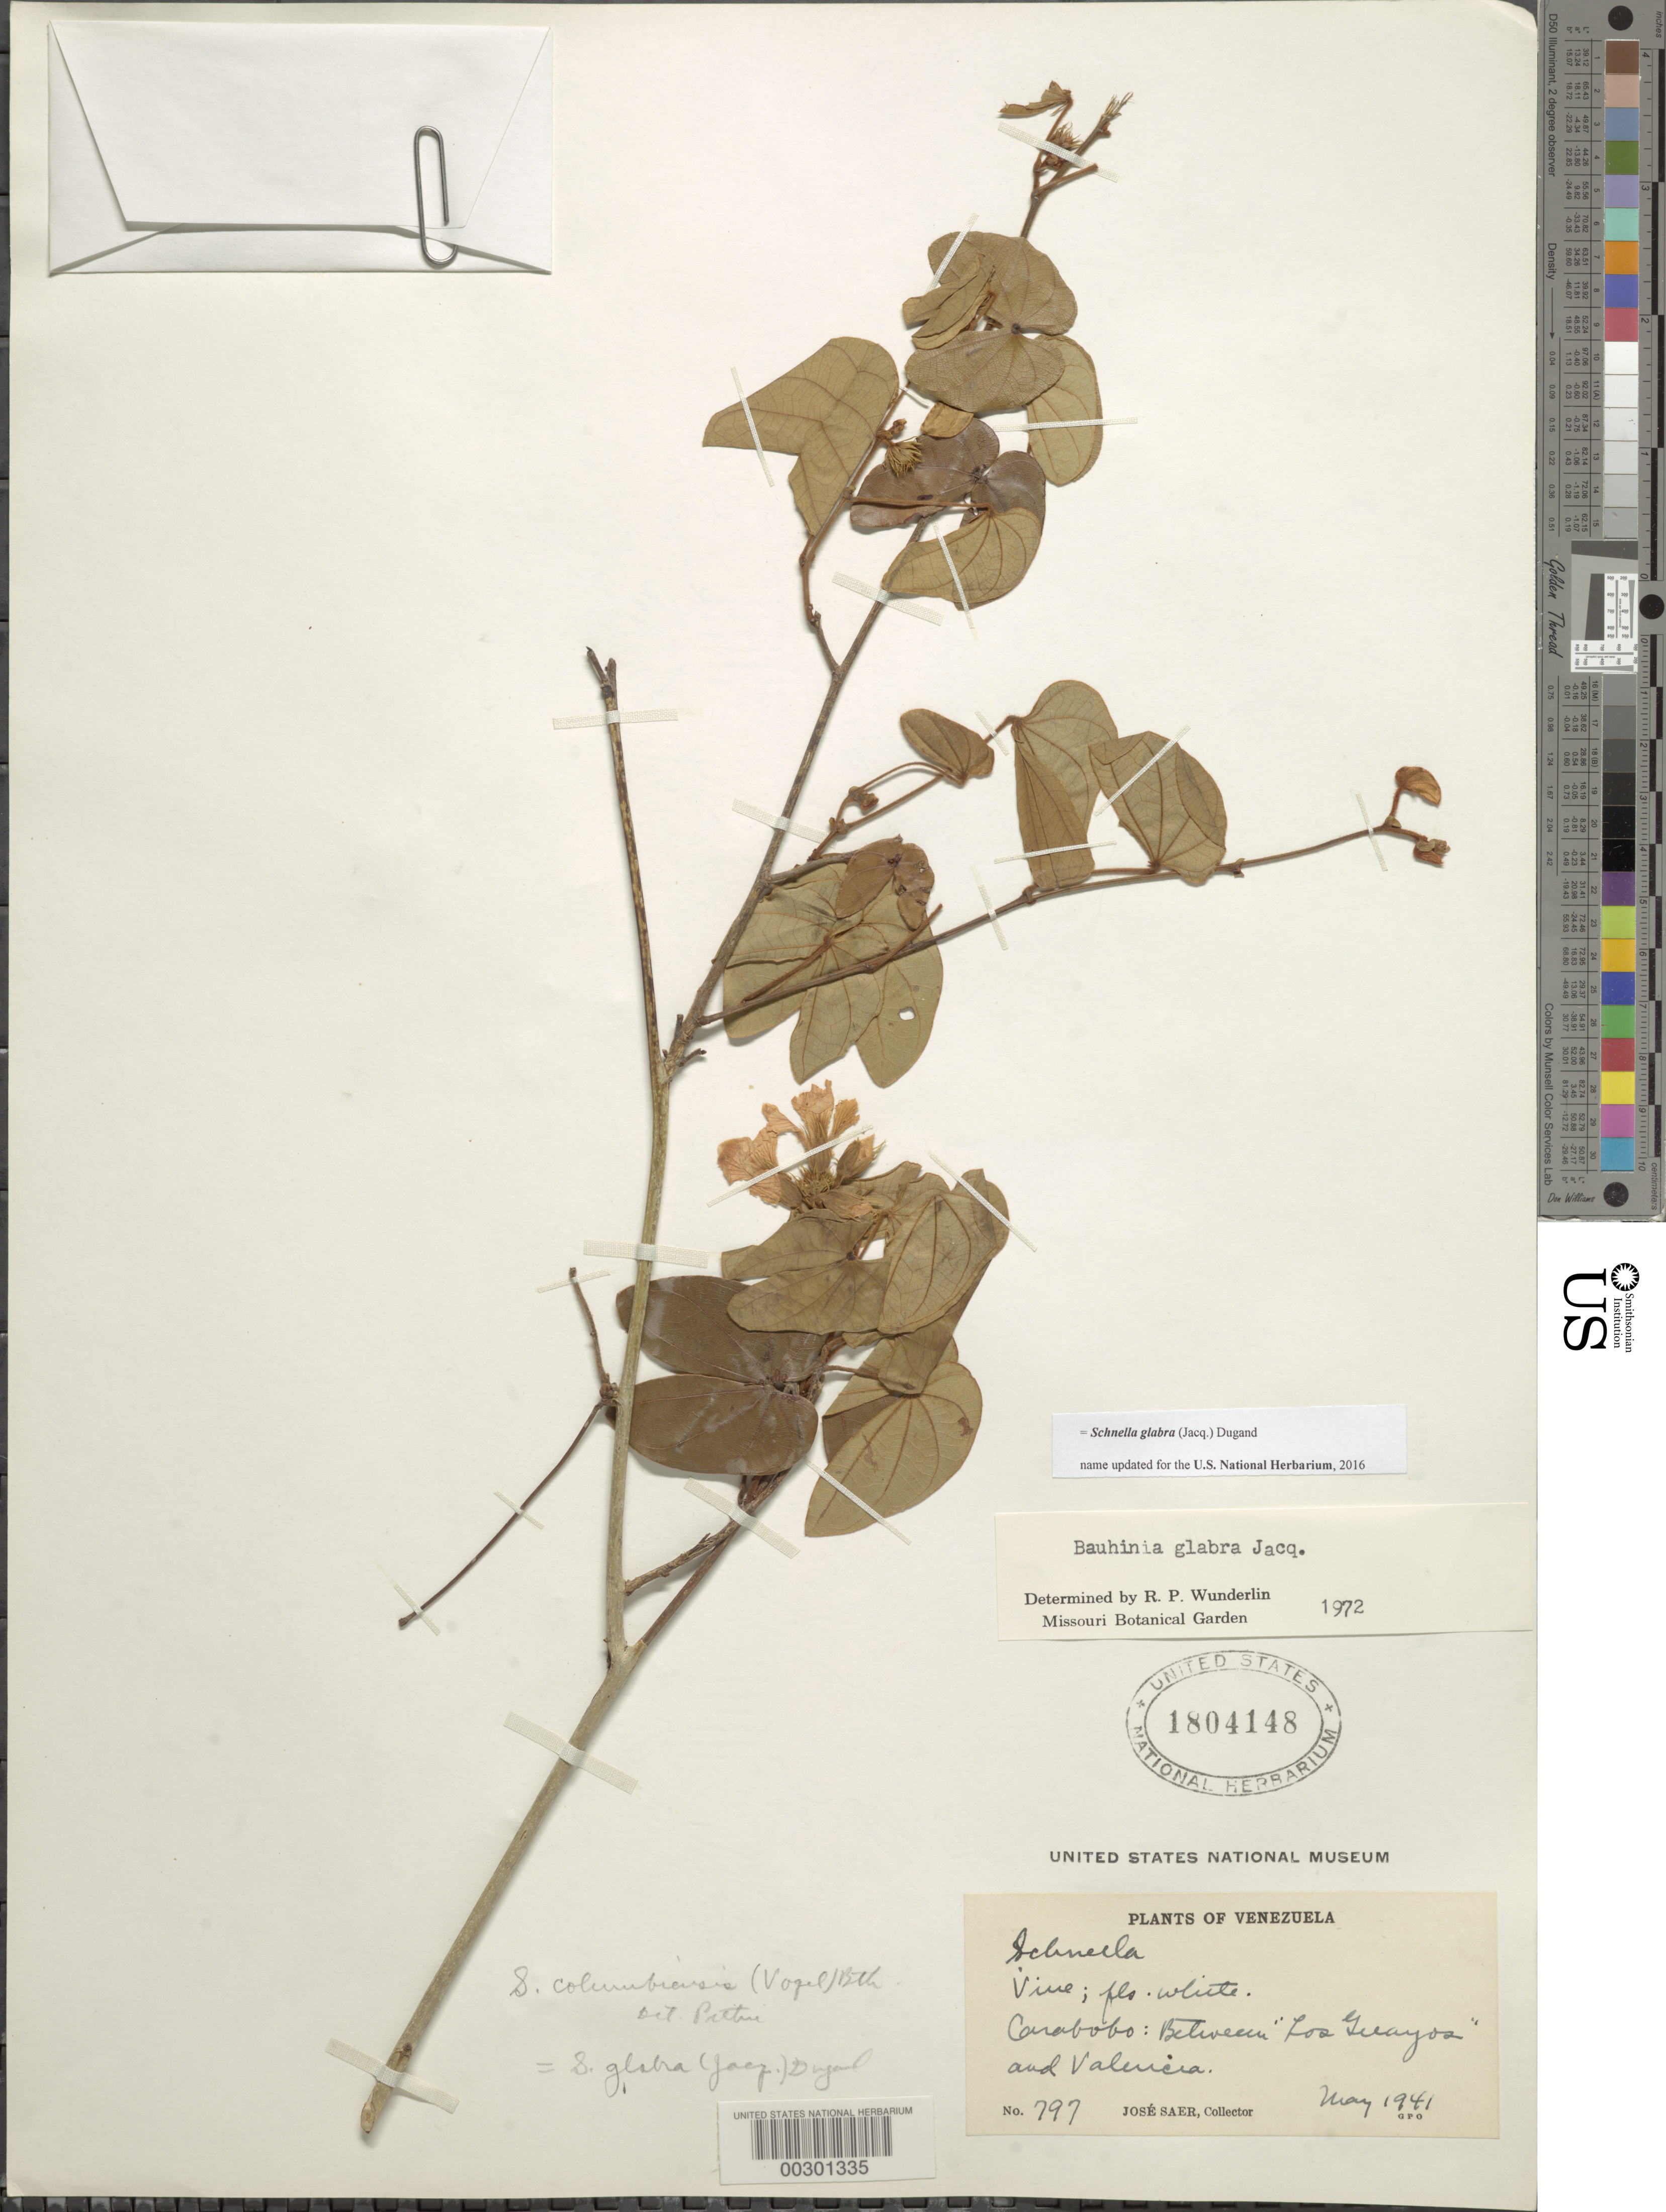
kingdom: Plantae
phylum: Tracheophyta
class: Magnoliopsida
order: Fabales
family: Fabaceae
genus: Schnella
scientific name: Schnella glabra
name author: (Jacq.) Dugand G.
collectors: J. Saer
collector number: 797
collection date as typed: May 1941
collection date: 1941-05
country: Venezuela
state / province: Carabobo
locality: Between "los guayos and valencia"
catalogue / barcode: US 1804148